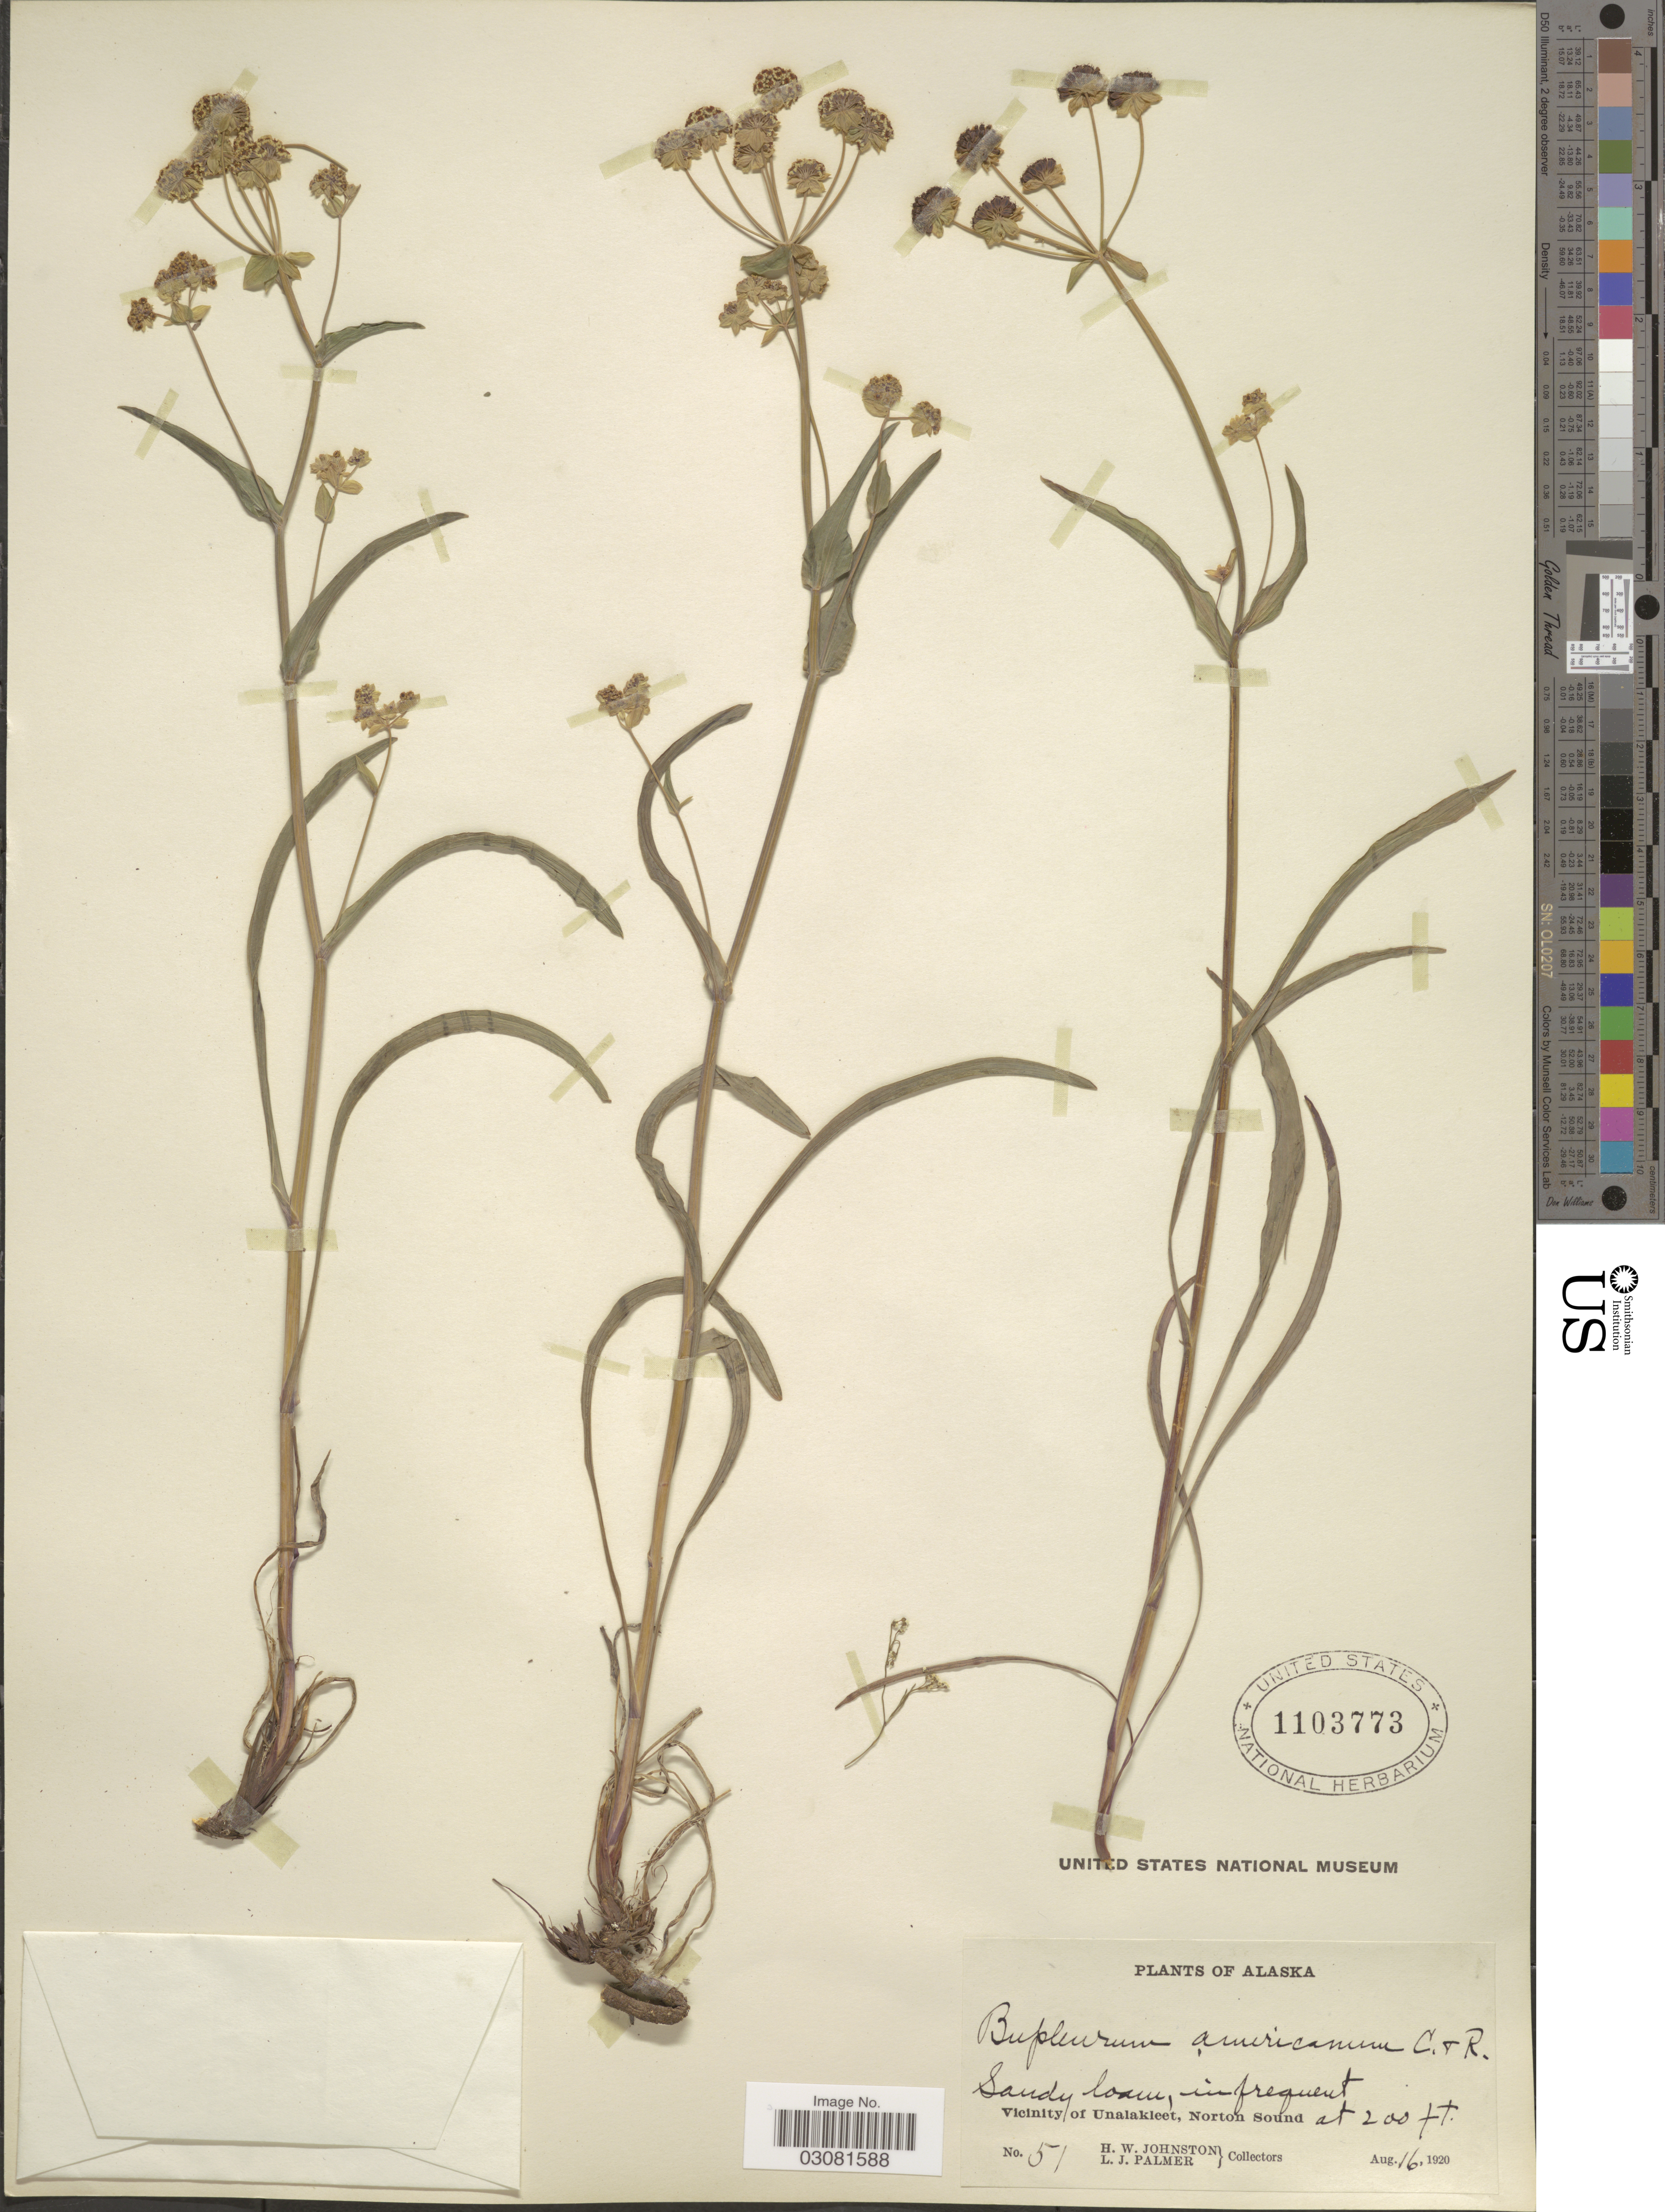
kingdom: Plantae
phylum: Tracheophyta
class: Magnoliopsida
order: Apiales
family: Apiaceae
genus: Bupleurum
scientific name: Bupleurum americanum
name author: J.M. Coult. & Rose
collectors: H. W. Johnston & L. J. Palmer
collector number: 51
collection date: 1920-08-16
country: United States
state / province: Alaska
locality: Vicinity of Unalakleet, Norton Sound.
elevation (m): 61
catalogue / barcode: US 1103773